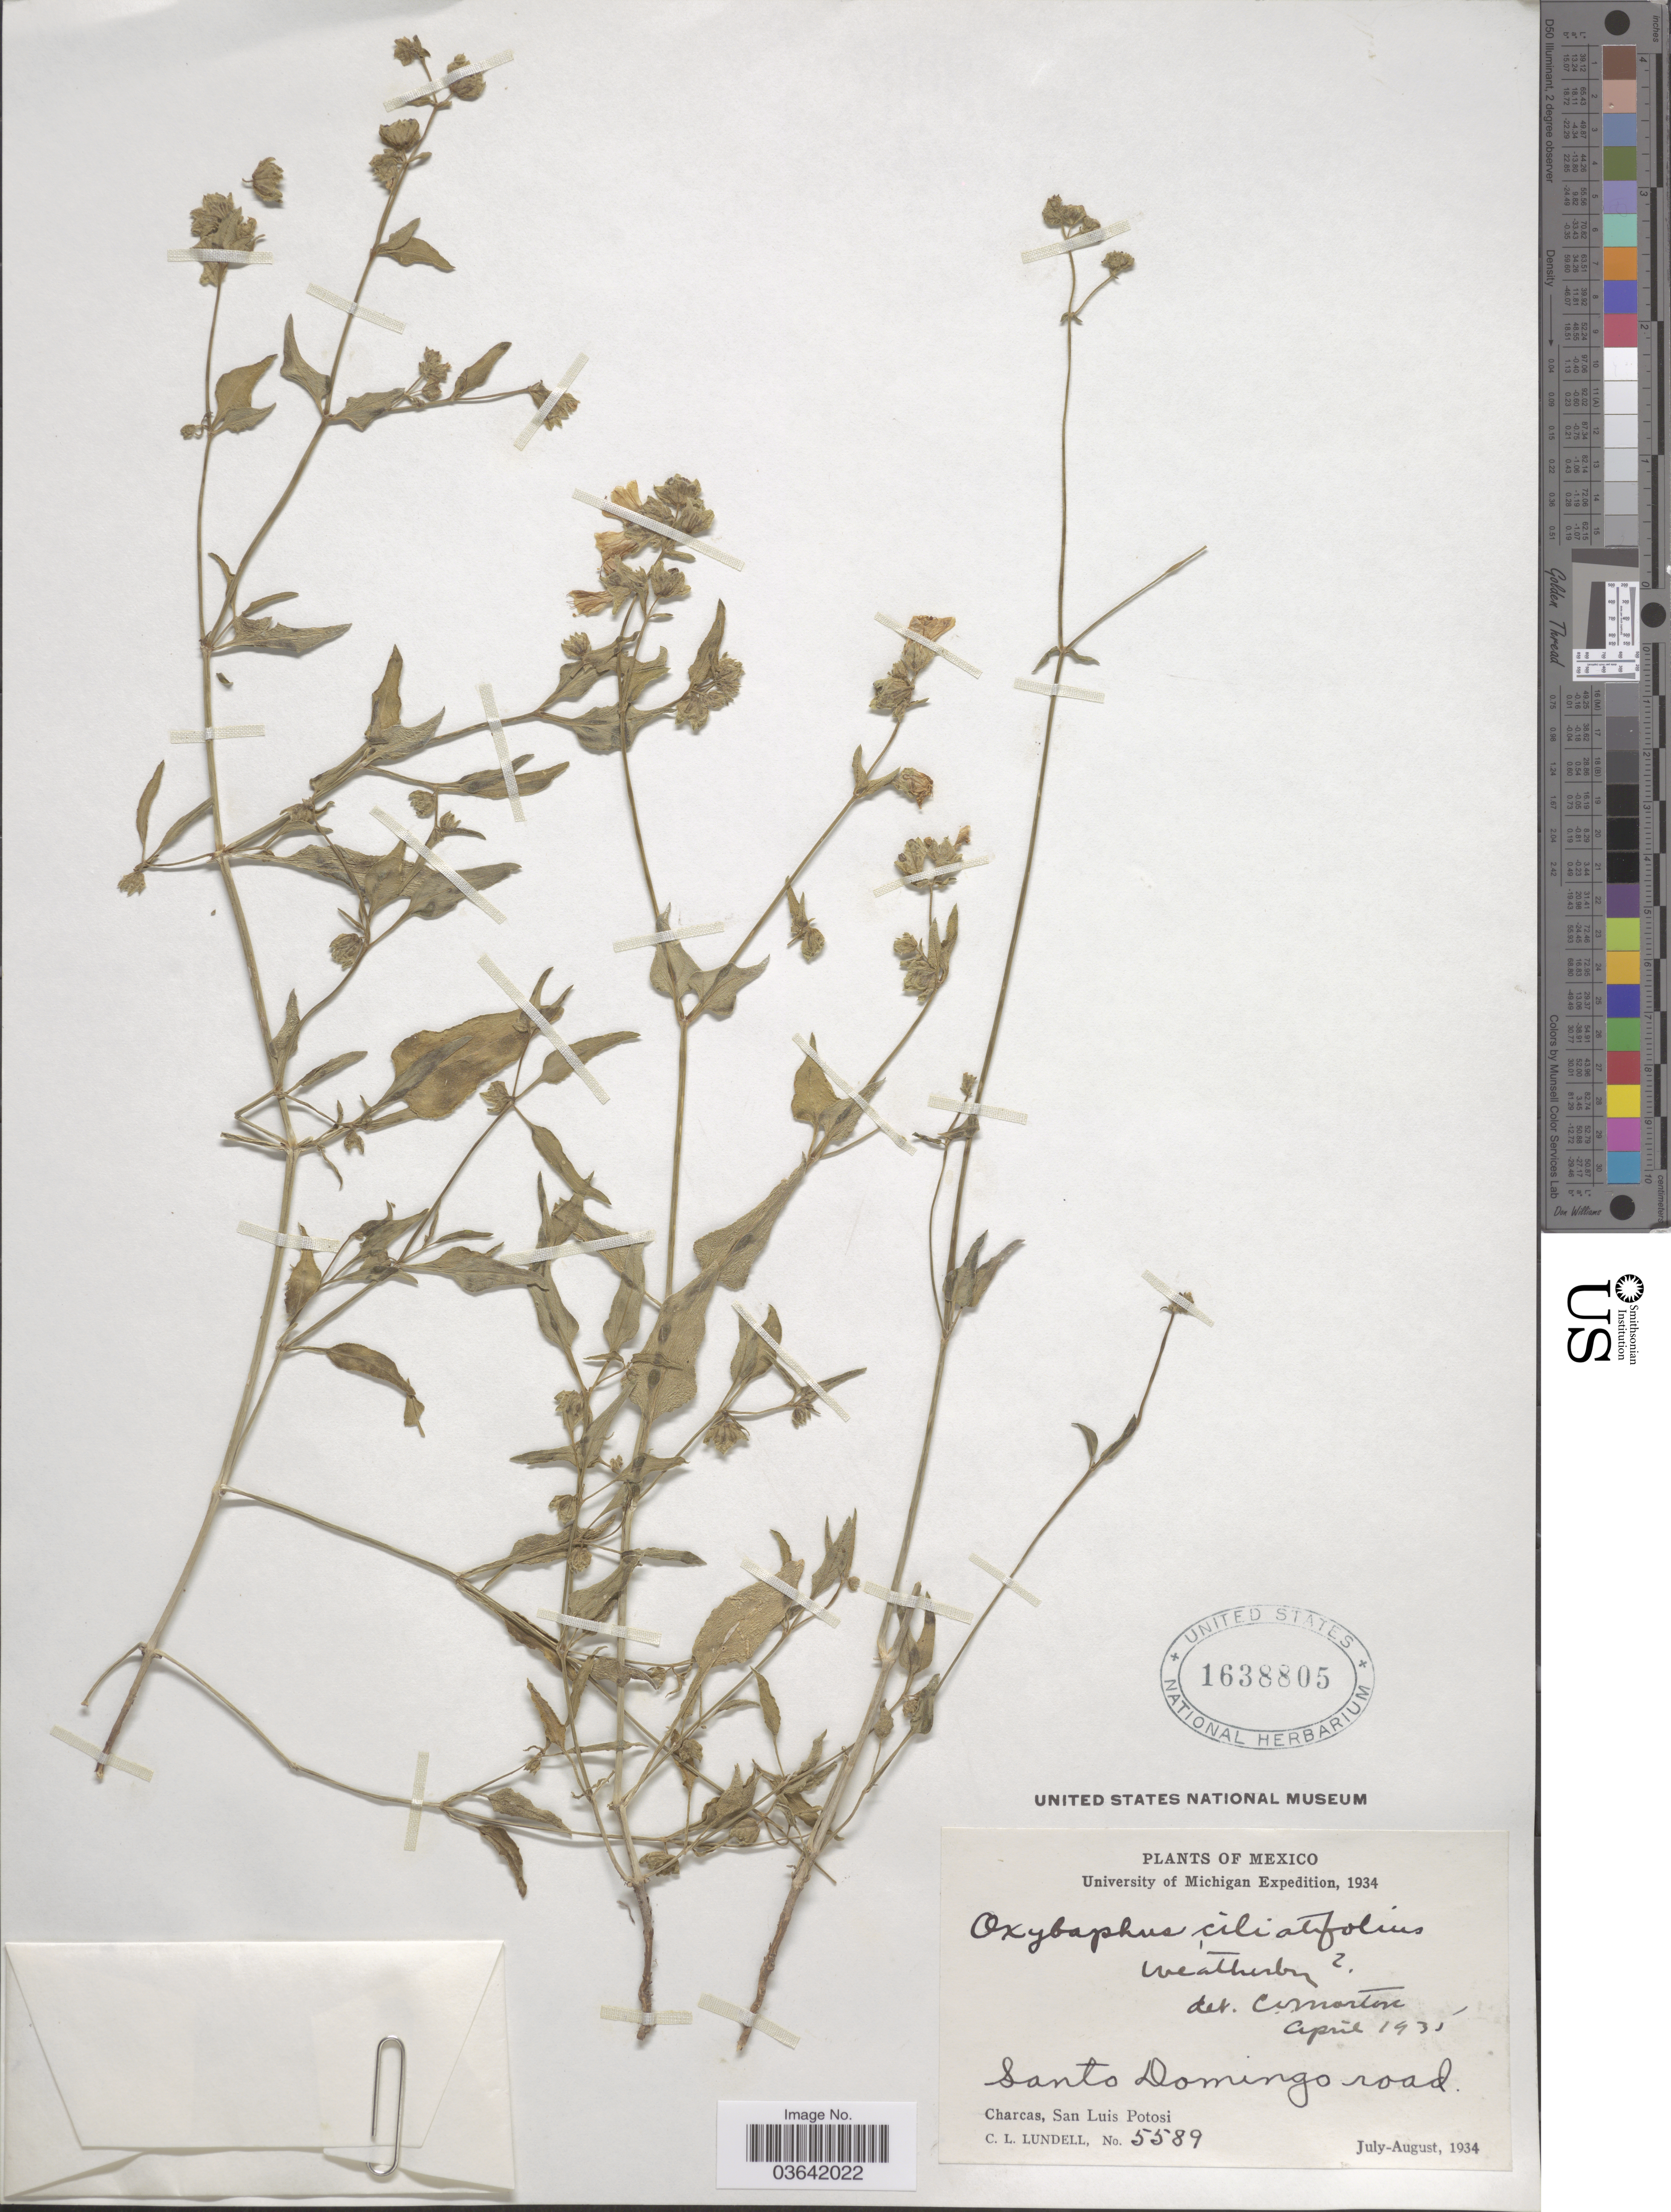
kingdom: Plantae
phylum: Tracheophyta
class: Magnoliopsida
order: Caryophyllales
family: Nyctaginaceae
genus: Mirabilis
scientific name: Mirabilis sp.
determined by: Strong, Mark T., (BOT), Smithsonian Institution - National Museum of Natural History (UNITED STATES)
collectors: C. L. Lundell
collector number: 5589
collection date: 1934-07/1934-08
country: Mexico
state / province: San Luis Potosí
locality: Santo Domingo road. Charcas.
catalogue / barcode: US 1638805